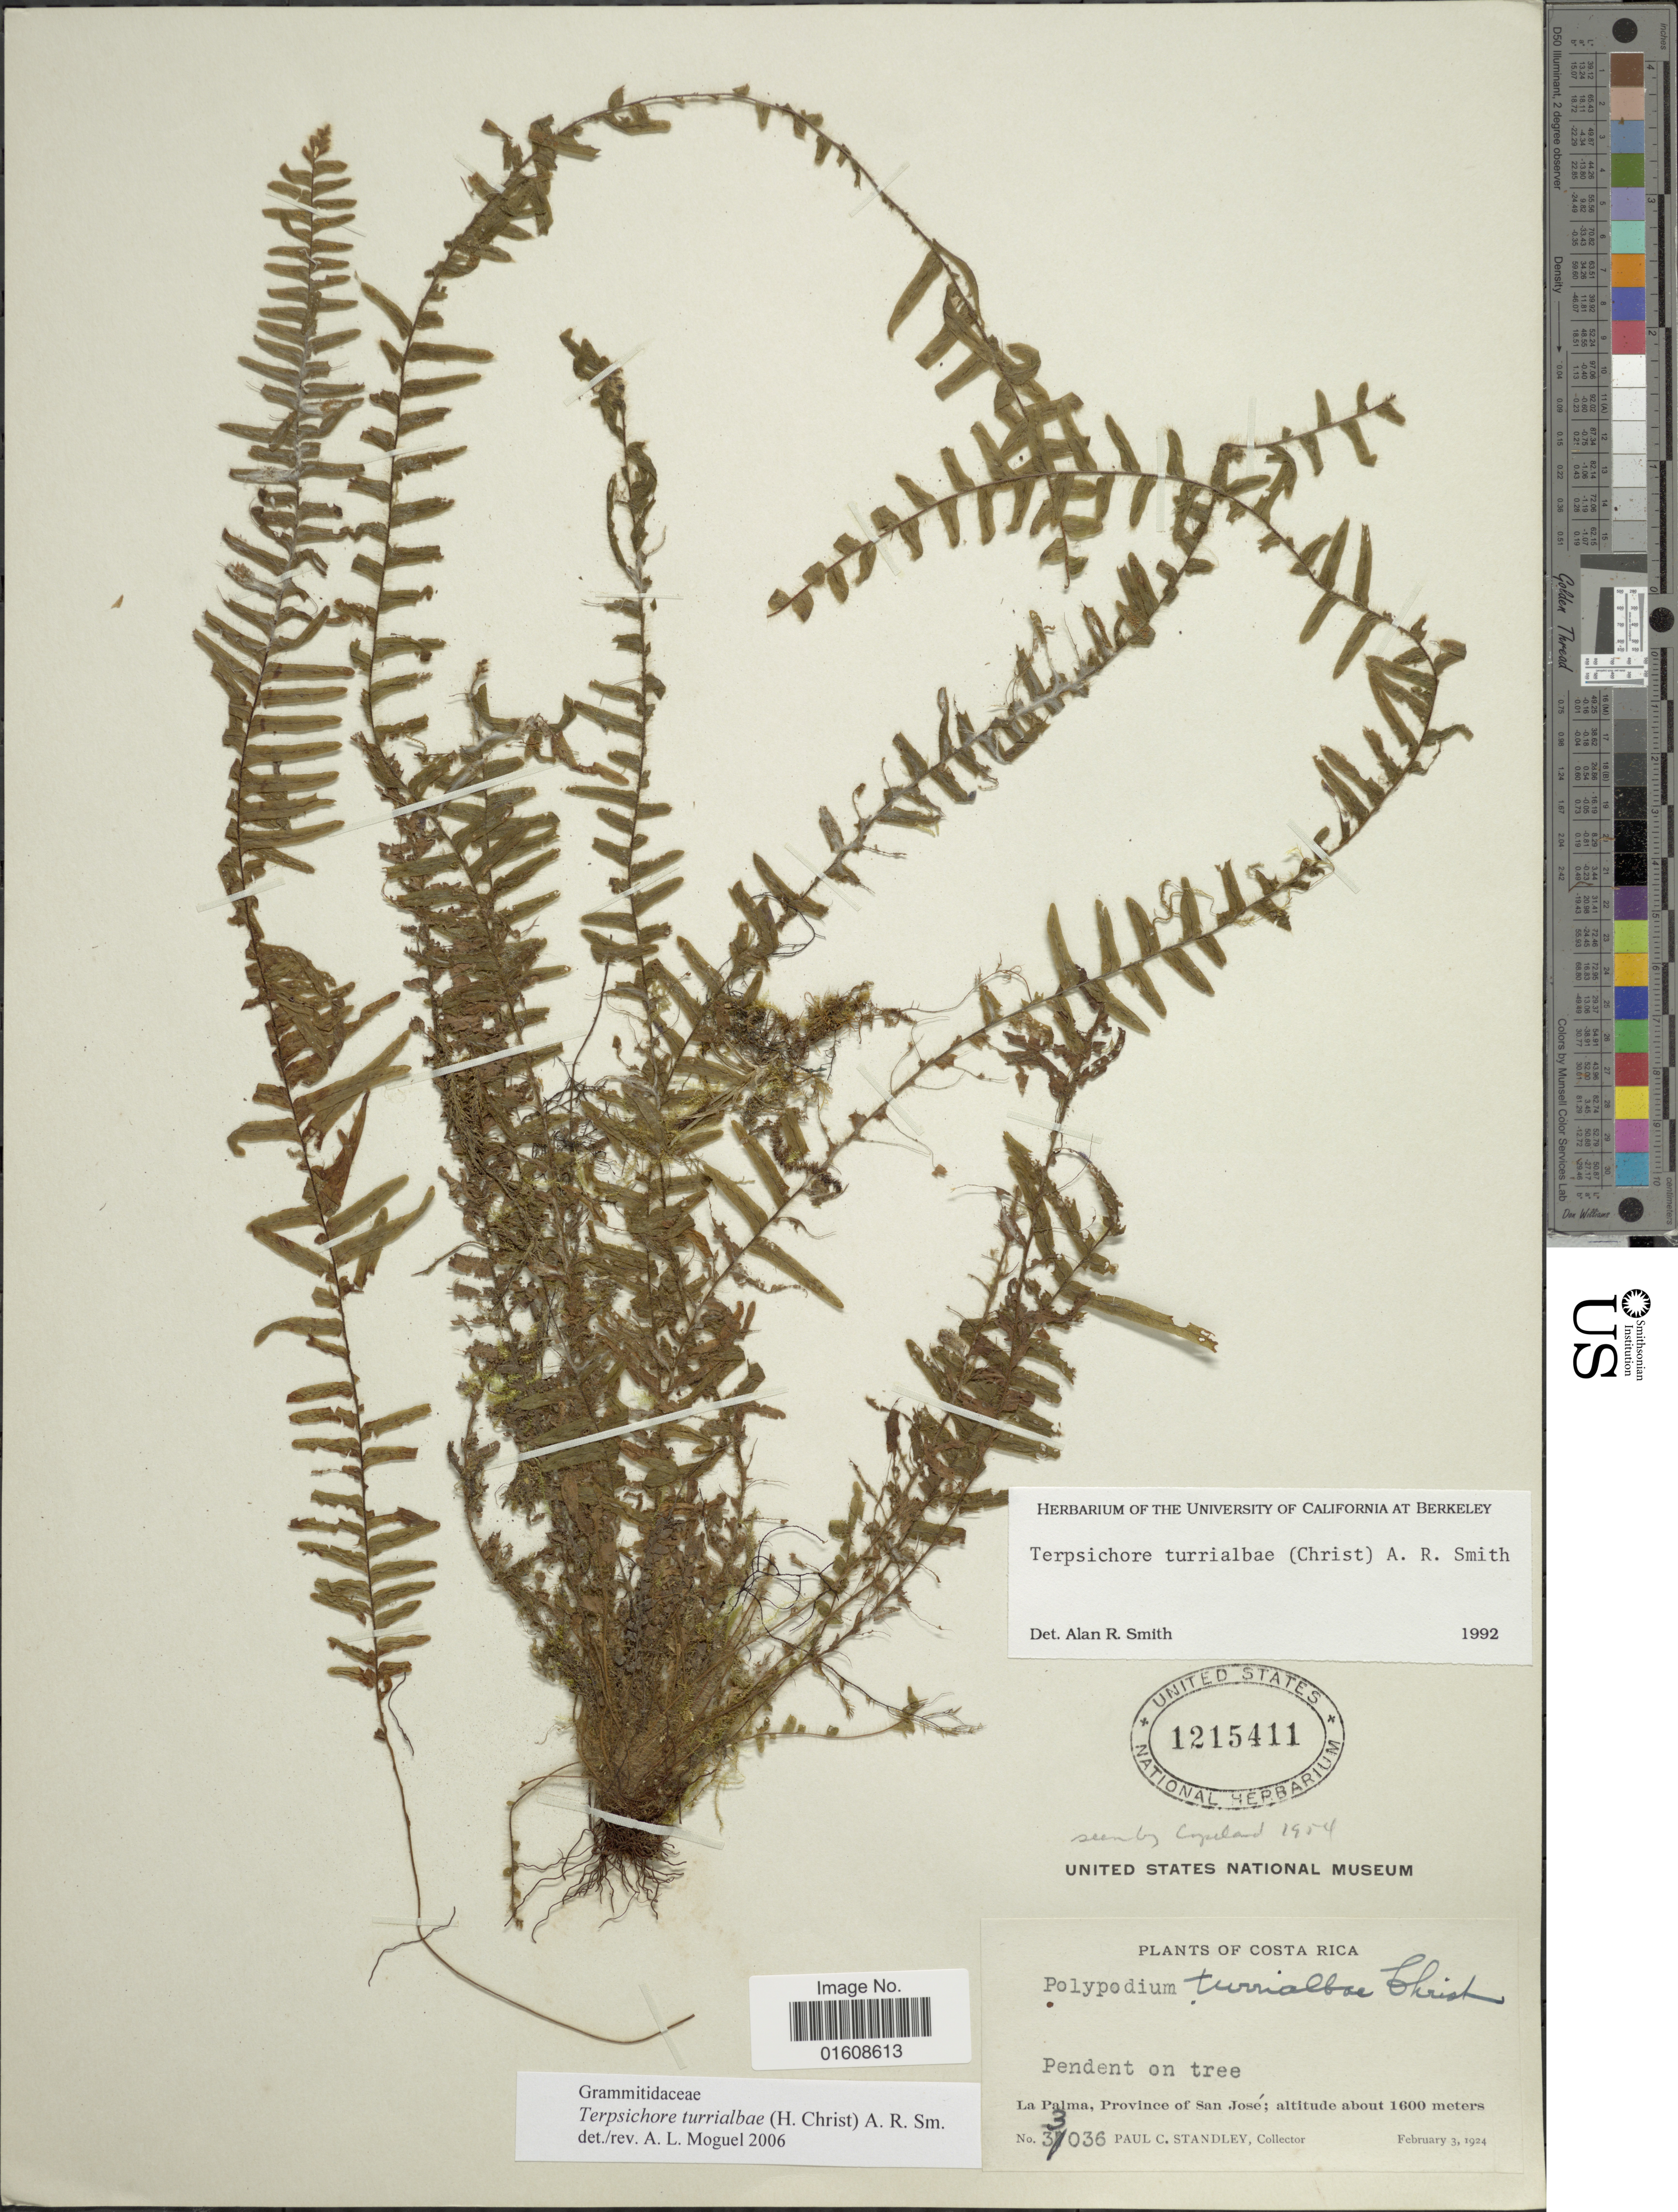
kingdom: Plantae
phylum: Tracheophyta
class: Polypodiopsida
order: Polypodiales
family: Polypodiaceae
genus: Alansmia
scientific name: Alansmia turrialbae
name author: (Christ) Moguel & M. Kessler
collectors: P. C. Standley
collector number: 33036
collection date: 1924-02-03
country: Costa Rica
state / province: San José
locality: La Palma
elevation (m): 1600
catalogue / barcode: US 1215411